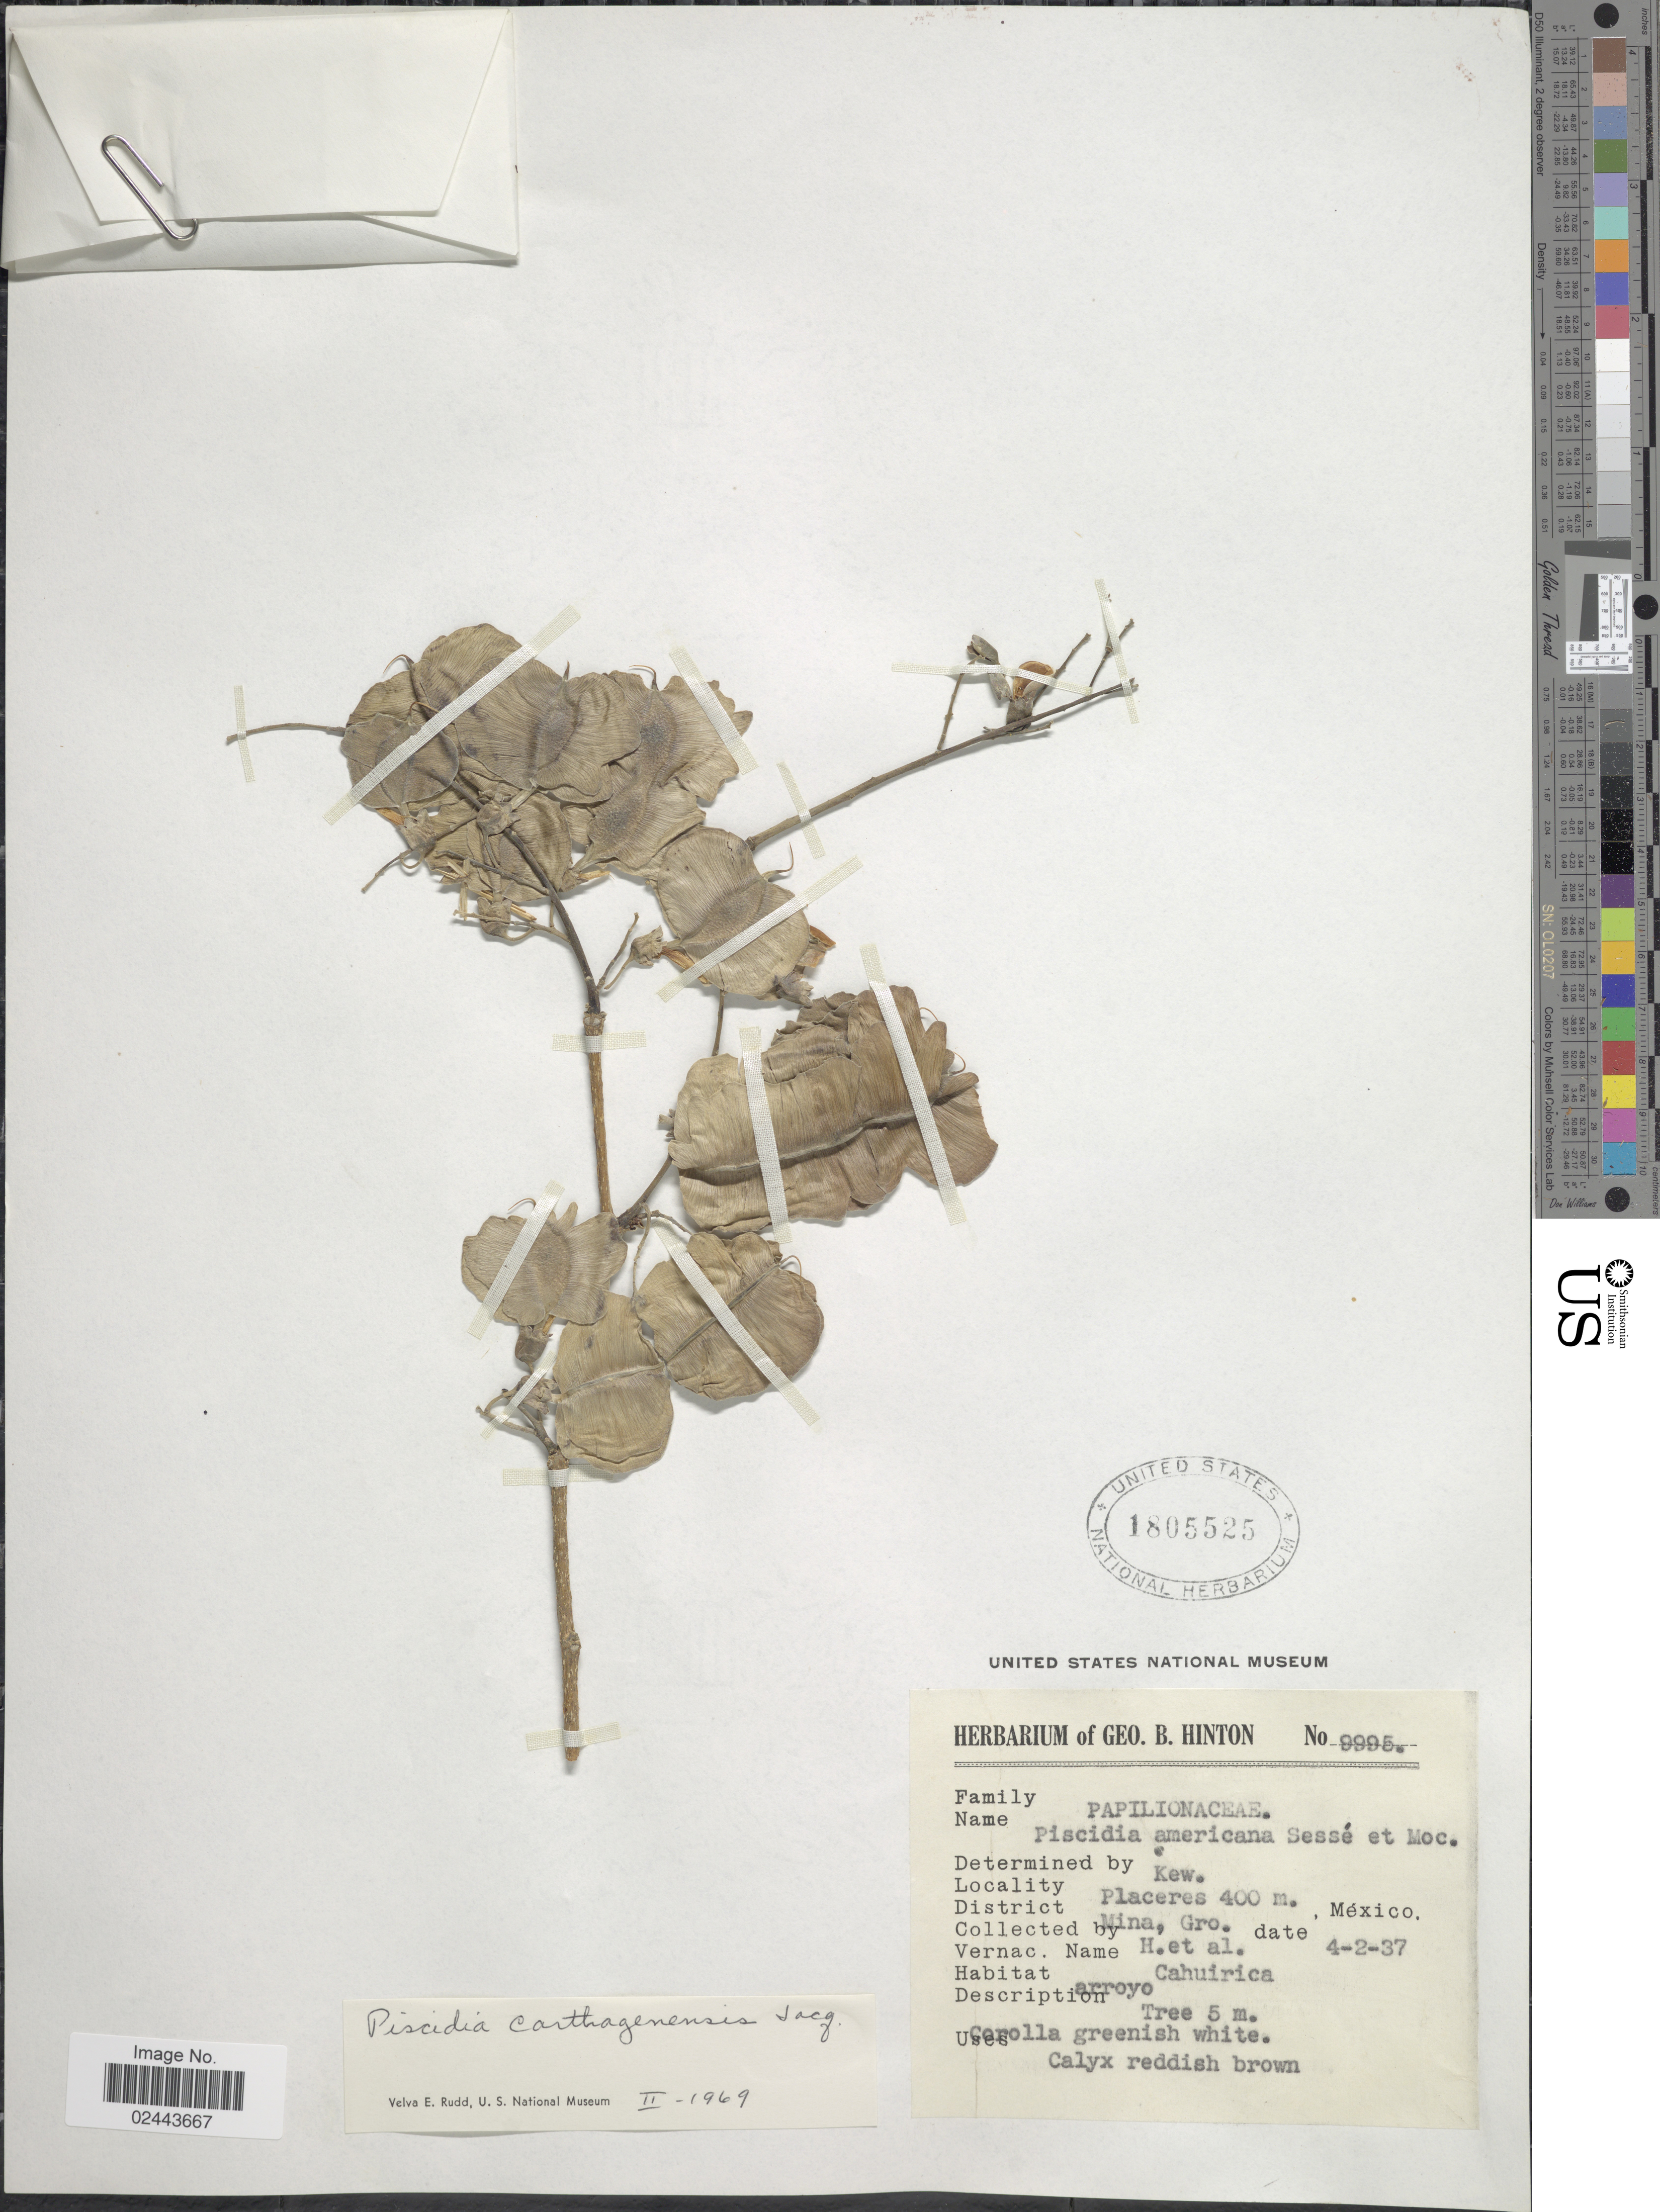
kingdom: Plantae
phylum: Tracheophyta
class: Magnoliopsida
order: Fabales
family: Fabaceae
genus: Piscidia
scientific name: Piscidia carthagenensis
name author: Jacq.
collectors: G. B. Hinton & et al.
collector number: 9995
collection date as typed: Transcribed d/m/y: 2/4/37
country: Mexico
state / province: Guerrero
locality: Placeres, District Mina, Cahuira arroyo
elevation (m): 400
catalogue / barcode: US 1805525